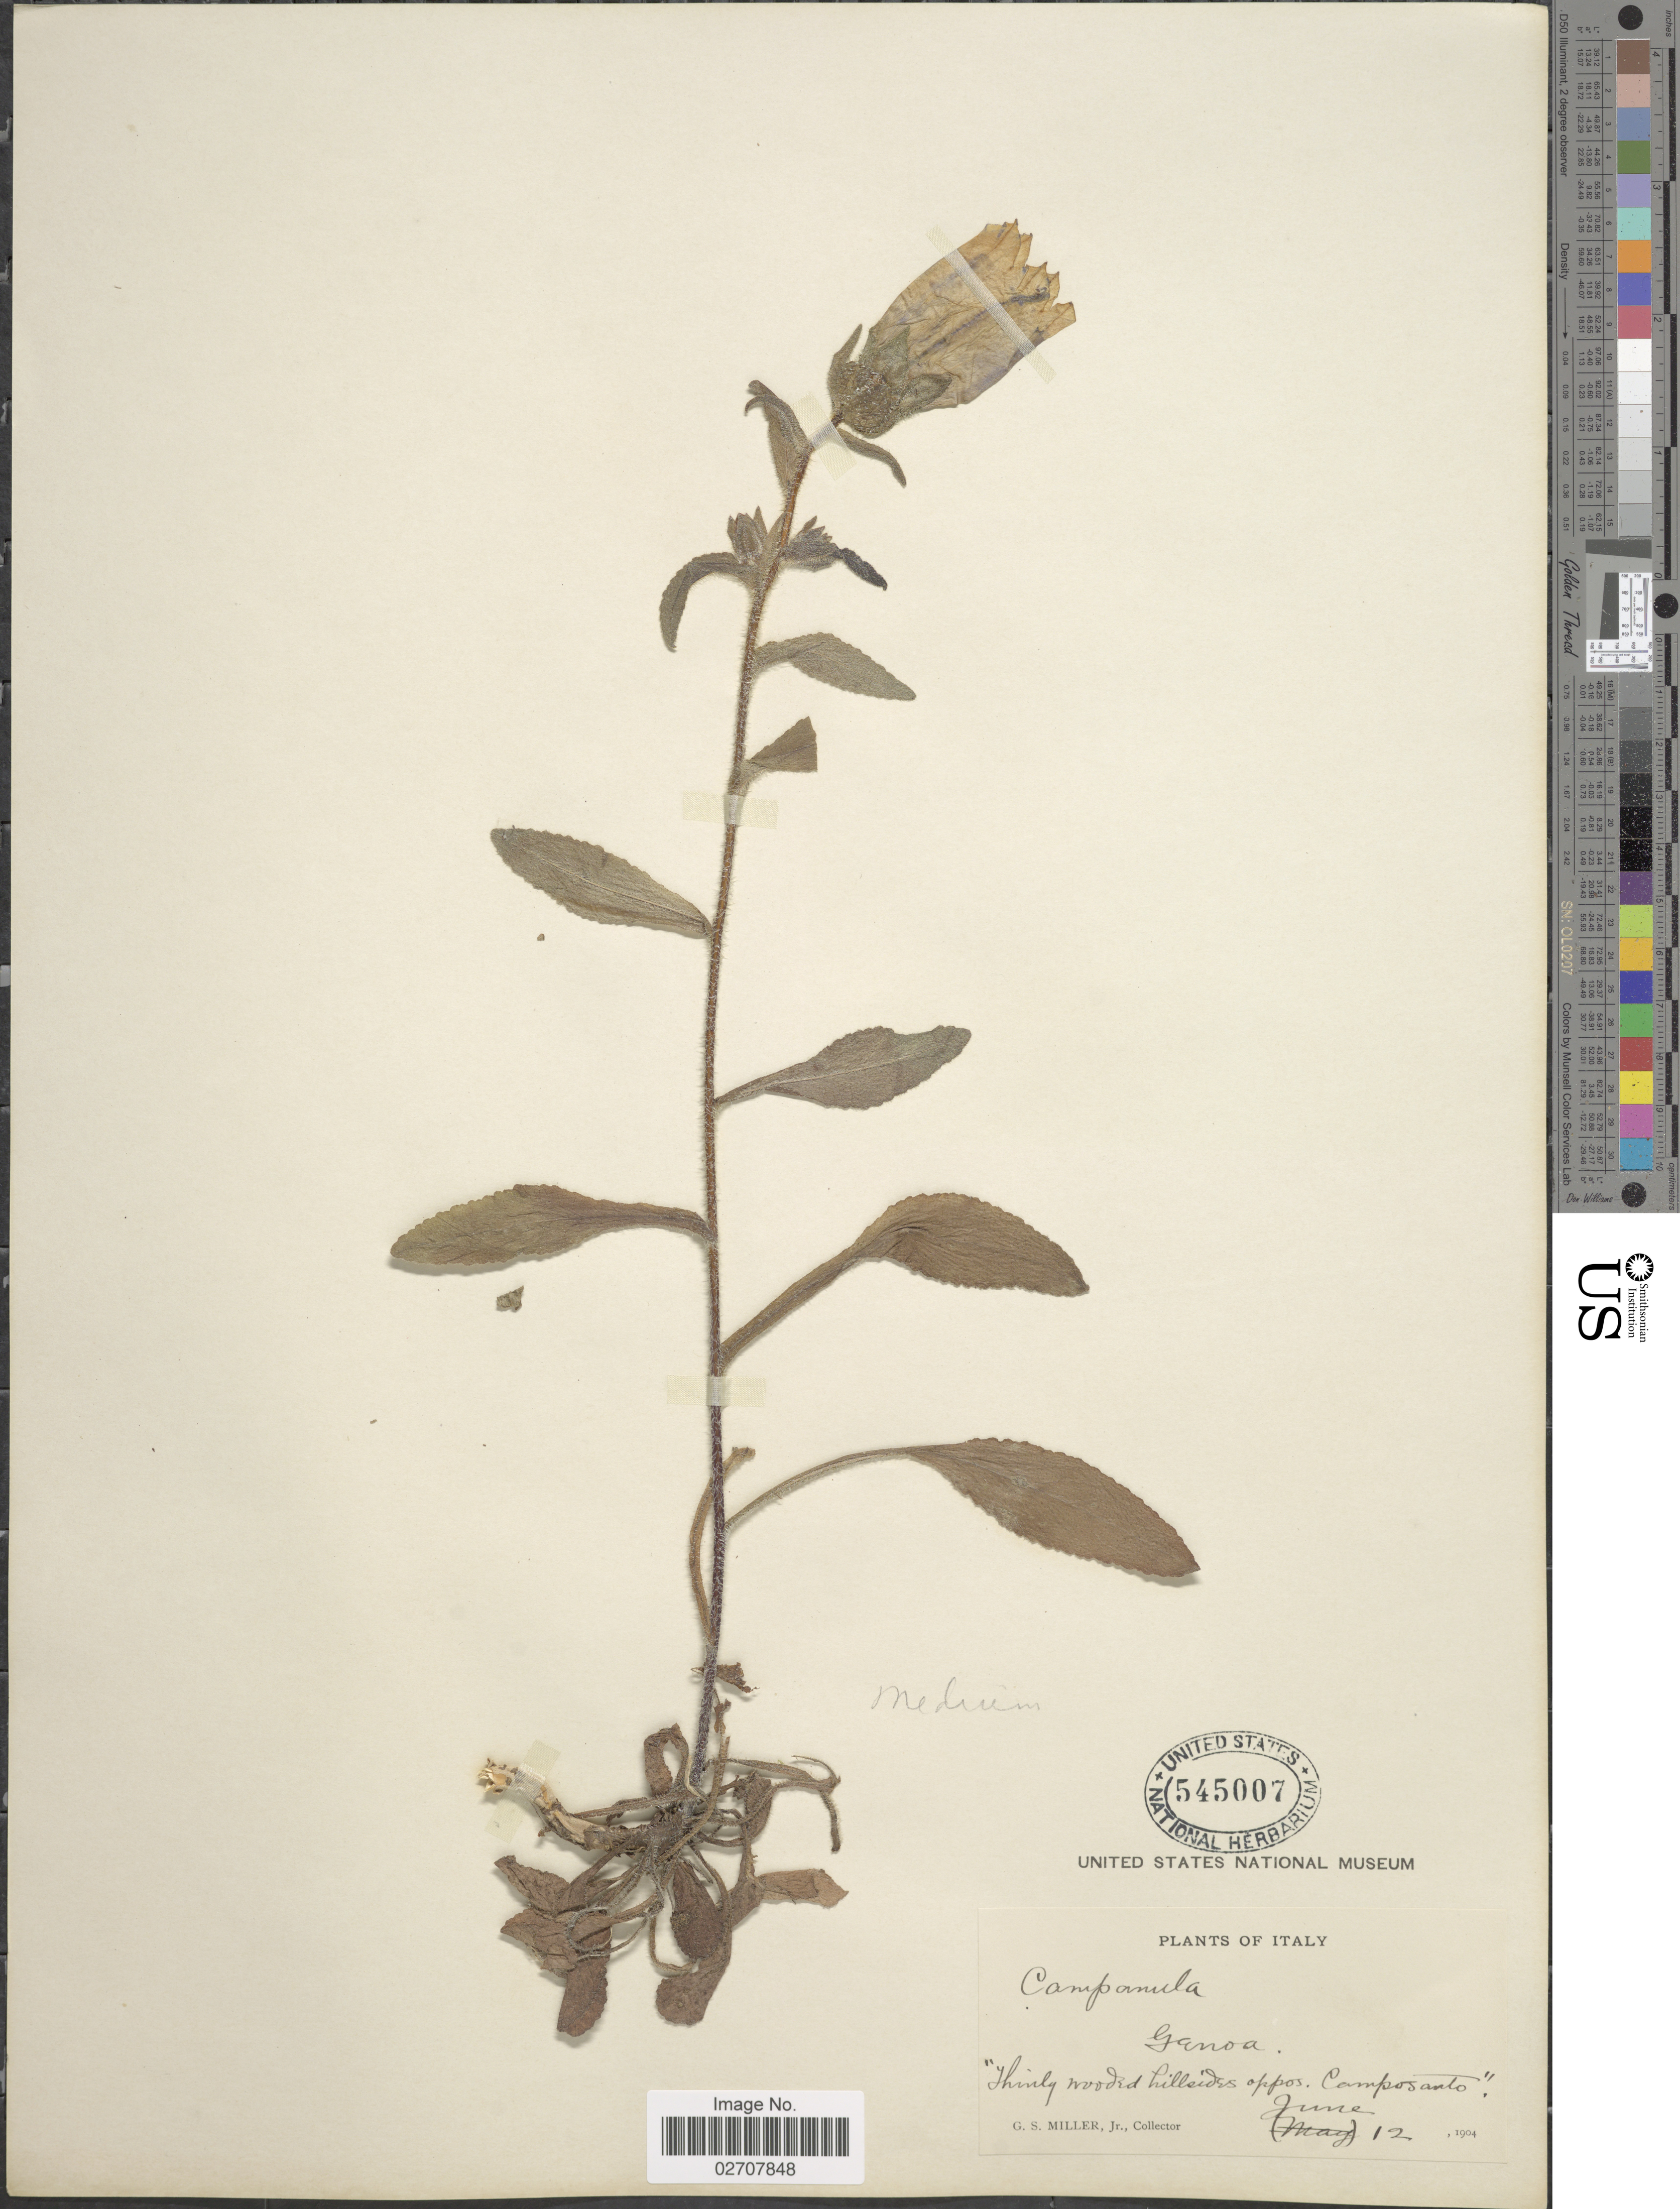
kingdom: Plantae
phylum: Tracheophyta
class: Magnoliopsida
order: Asterales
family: Campanulaceae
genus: Campanula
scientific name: Campanula medium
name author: L.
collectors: G. S. Miller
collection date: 1904-06-12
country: Italy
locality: Genoa. oppos. Camposanto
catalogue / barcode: US 545007